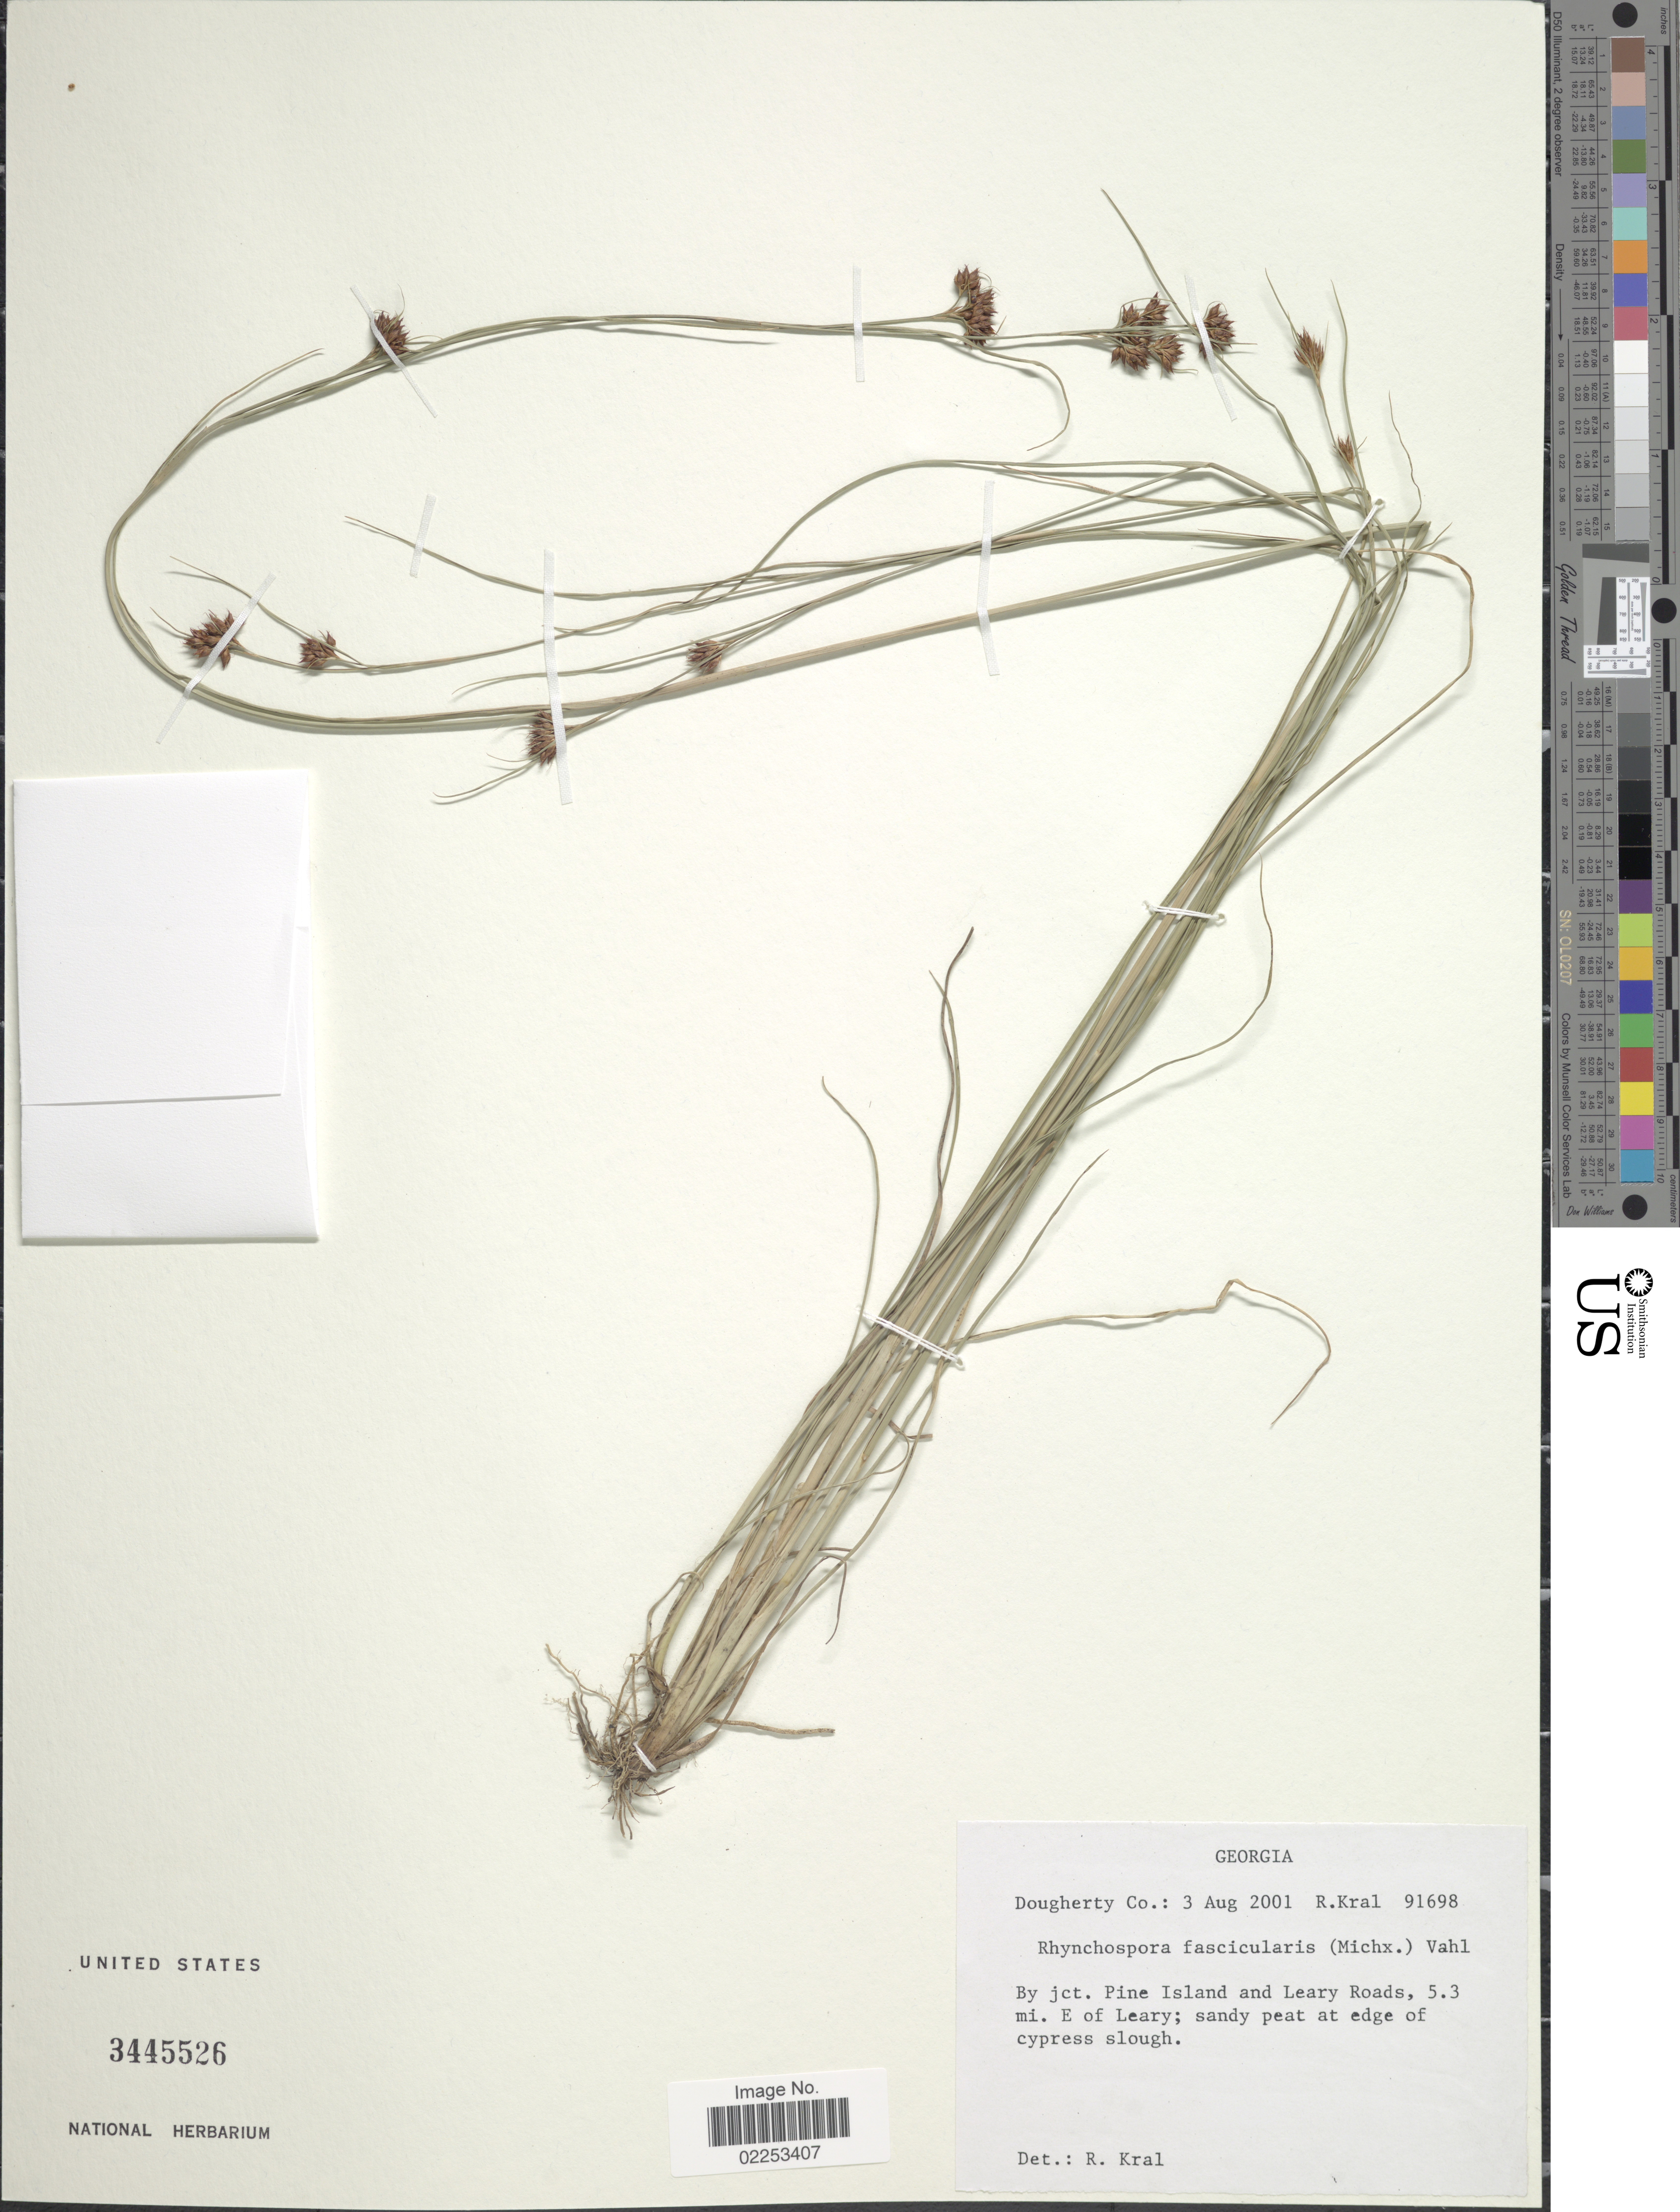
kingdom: Plantae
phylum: Tracheophyta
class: Liliopsida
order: Poales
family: Cyperaceae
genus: Rhynchospora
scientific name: Rhynchospora fascicularis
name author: (Michx.) Vahl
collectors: R. Kral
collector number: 91698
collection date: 2001-08-03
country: United States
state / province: Georgia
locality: Dougherty Co, By jct. Pine Island and Leary Roads, 5.3 mi E of Leary; sandy peat at edge of cypress slough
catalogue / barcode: US 3445526